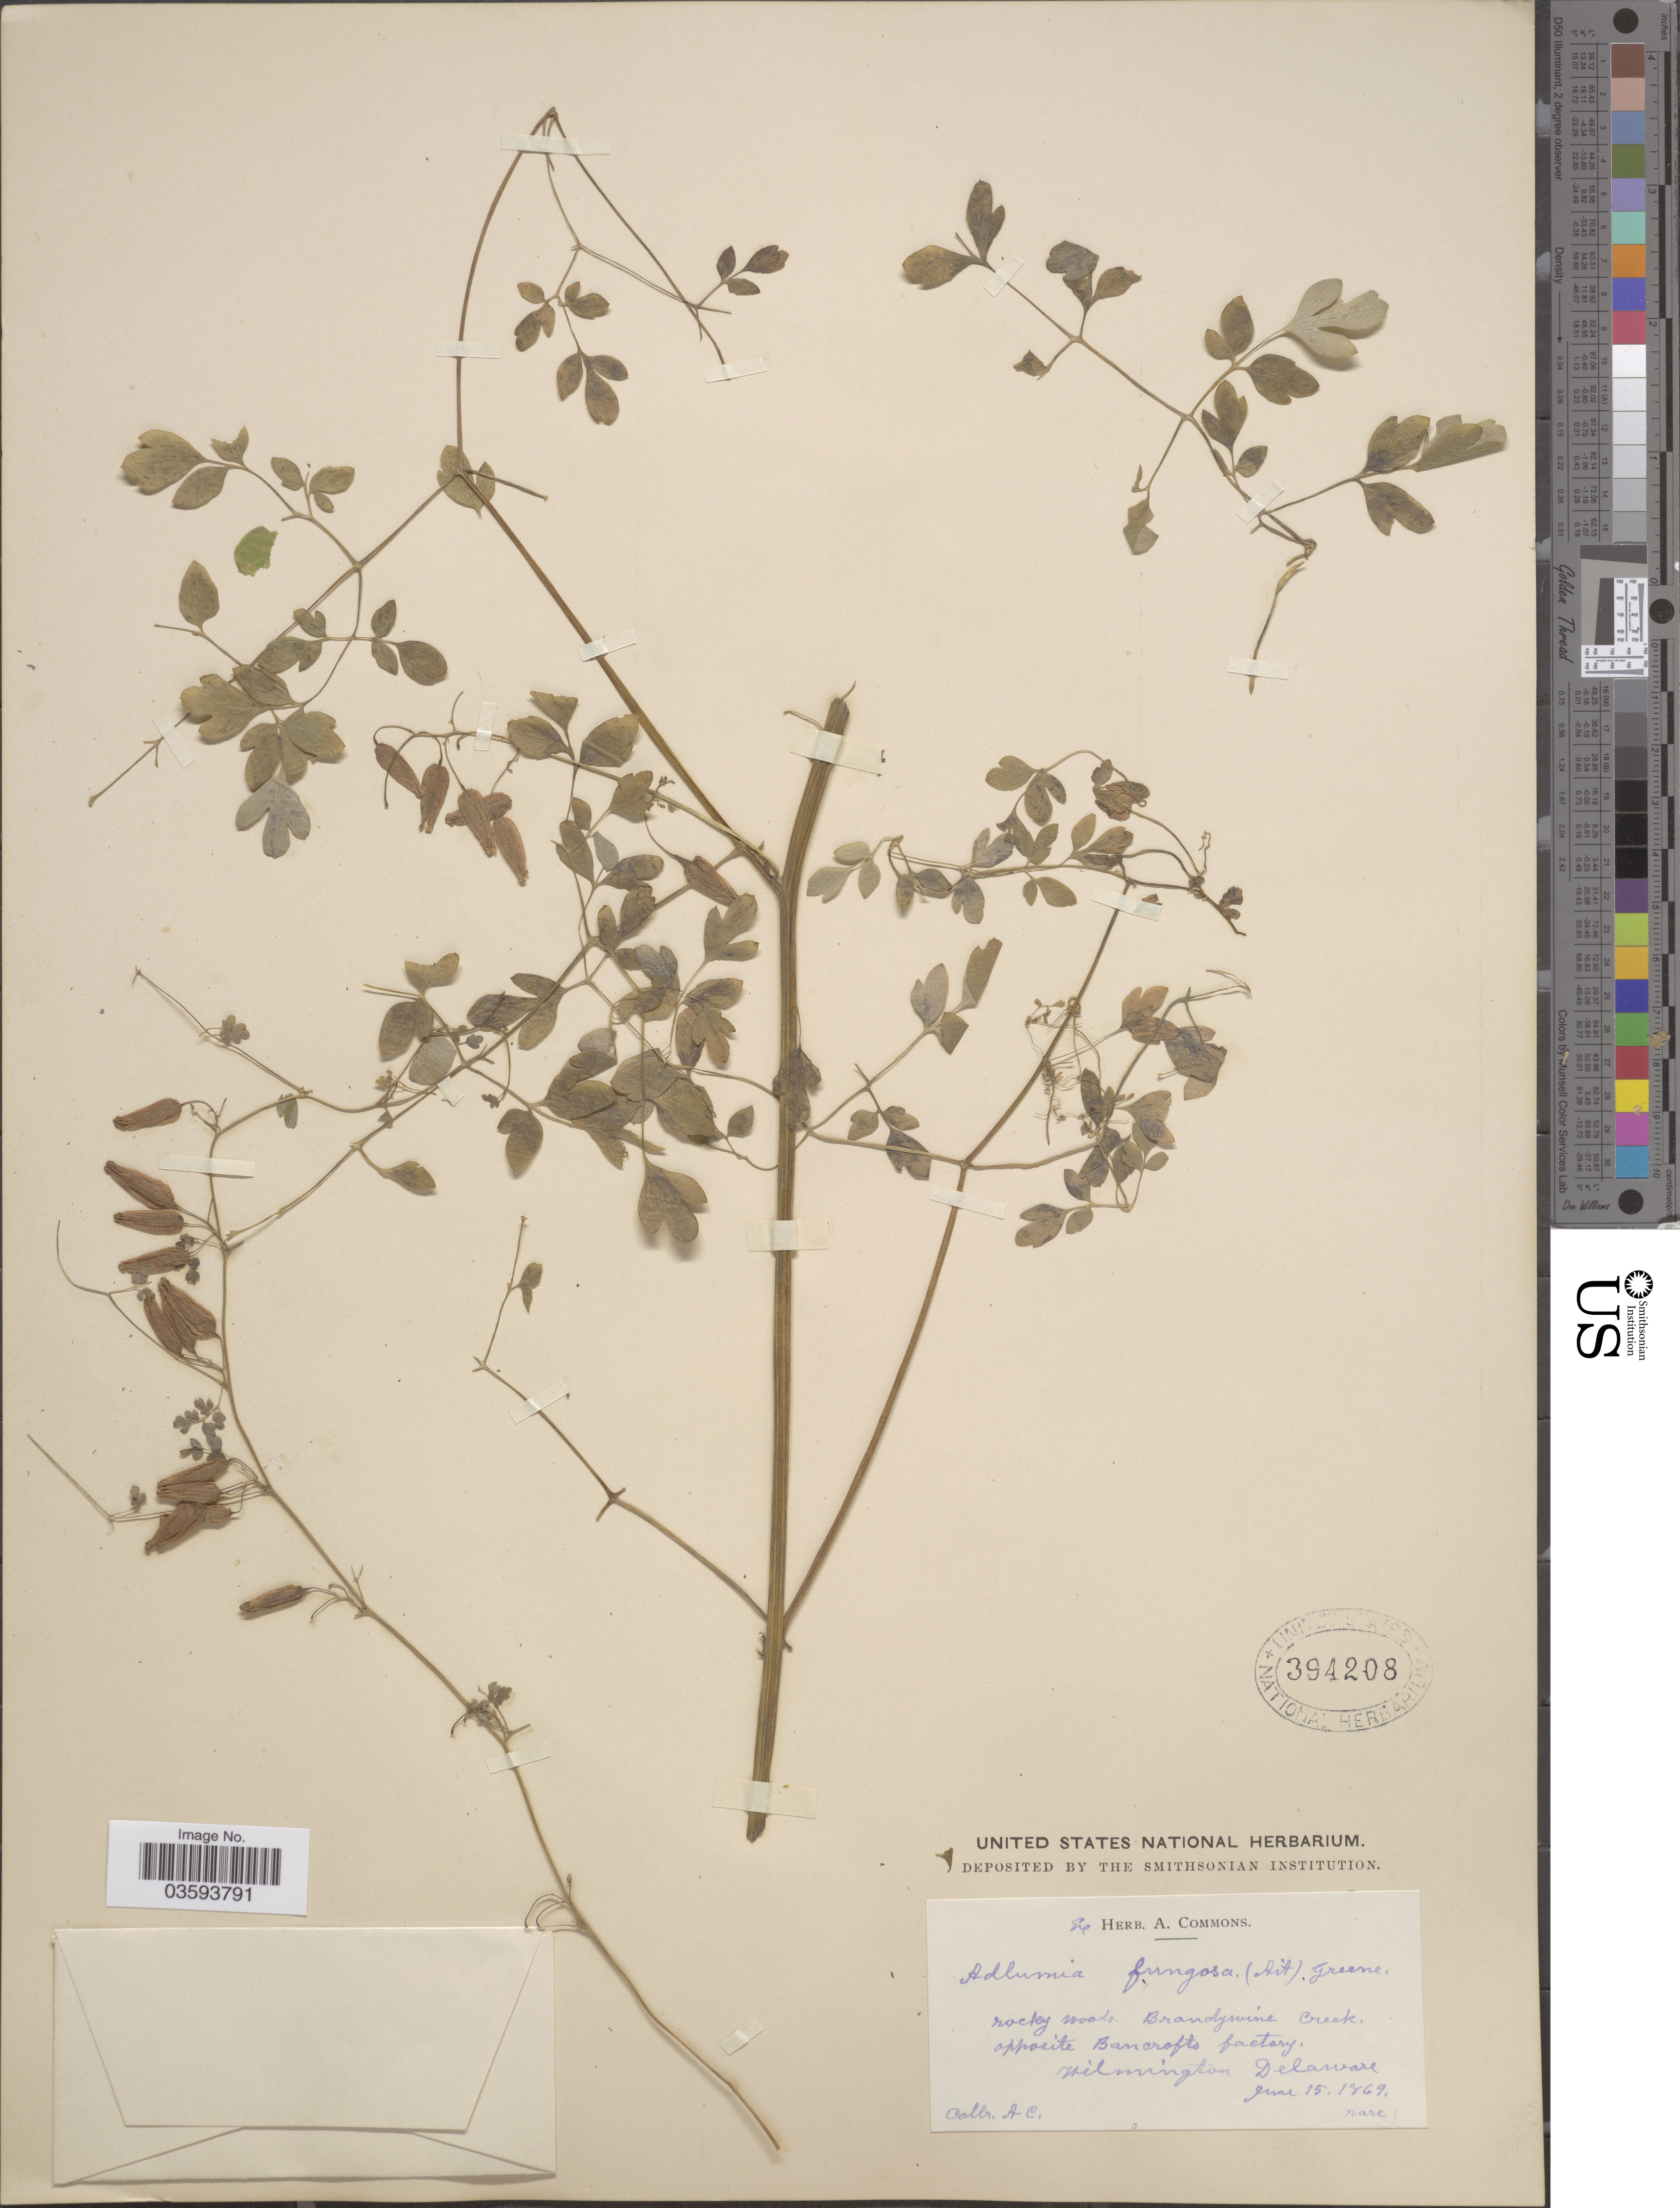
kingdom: Plantae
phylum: Tracheophyta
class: Magnoliopsida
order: Ranunculales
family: Papaveraceae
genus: Adlumia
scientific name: Adlumia fungosa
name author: (Aiton) Greene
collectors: A. Commons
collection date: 1869-06-15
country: United States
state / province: Delaware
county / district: New Castle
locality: Brandywine Creek, opposite Bancroft factory, Wilmington.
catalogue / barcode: US 394208